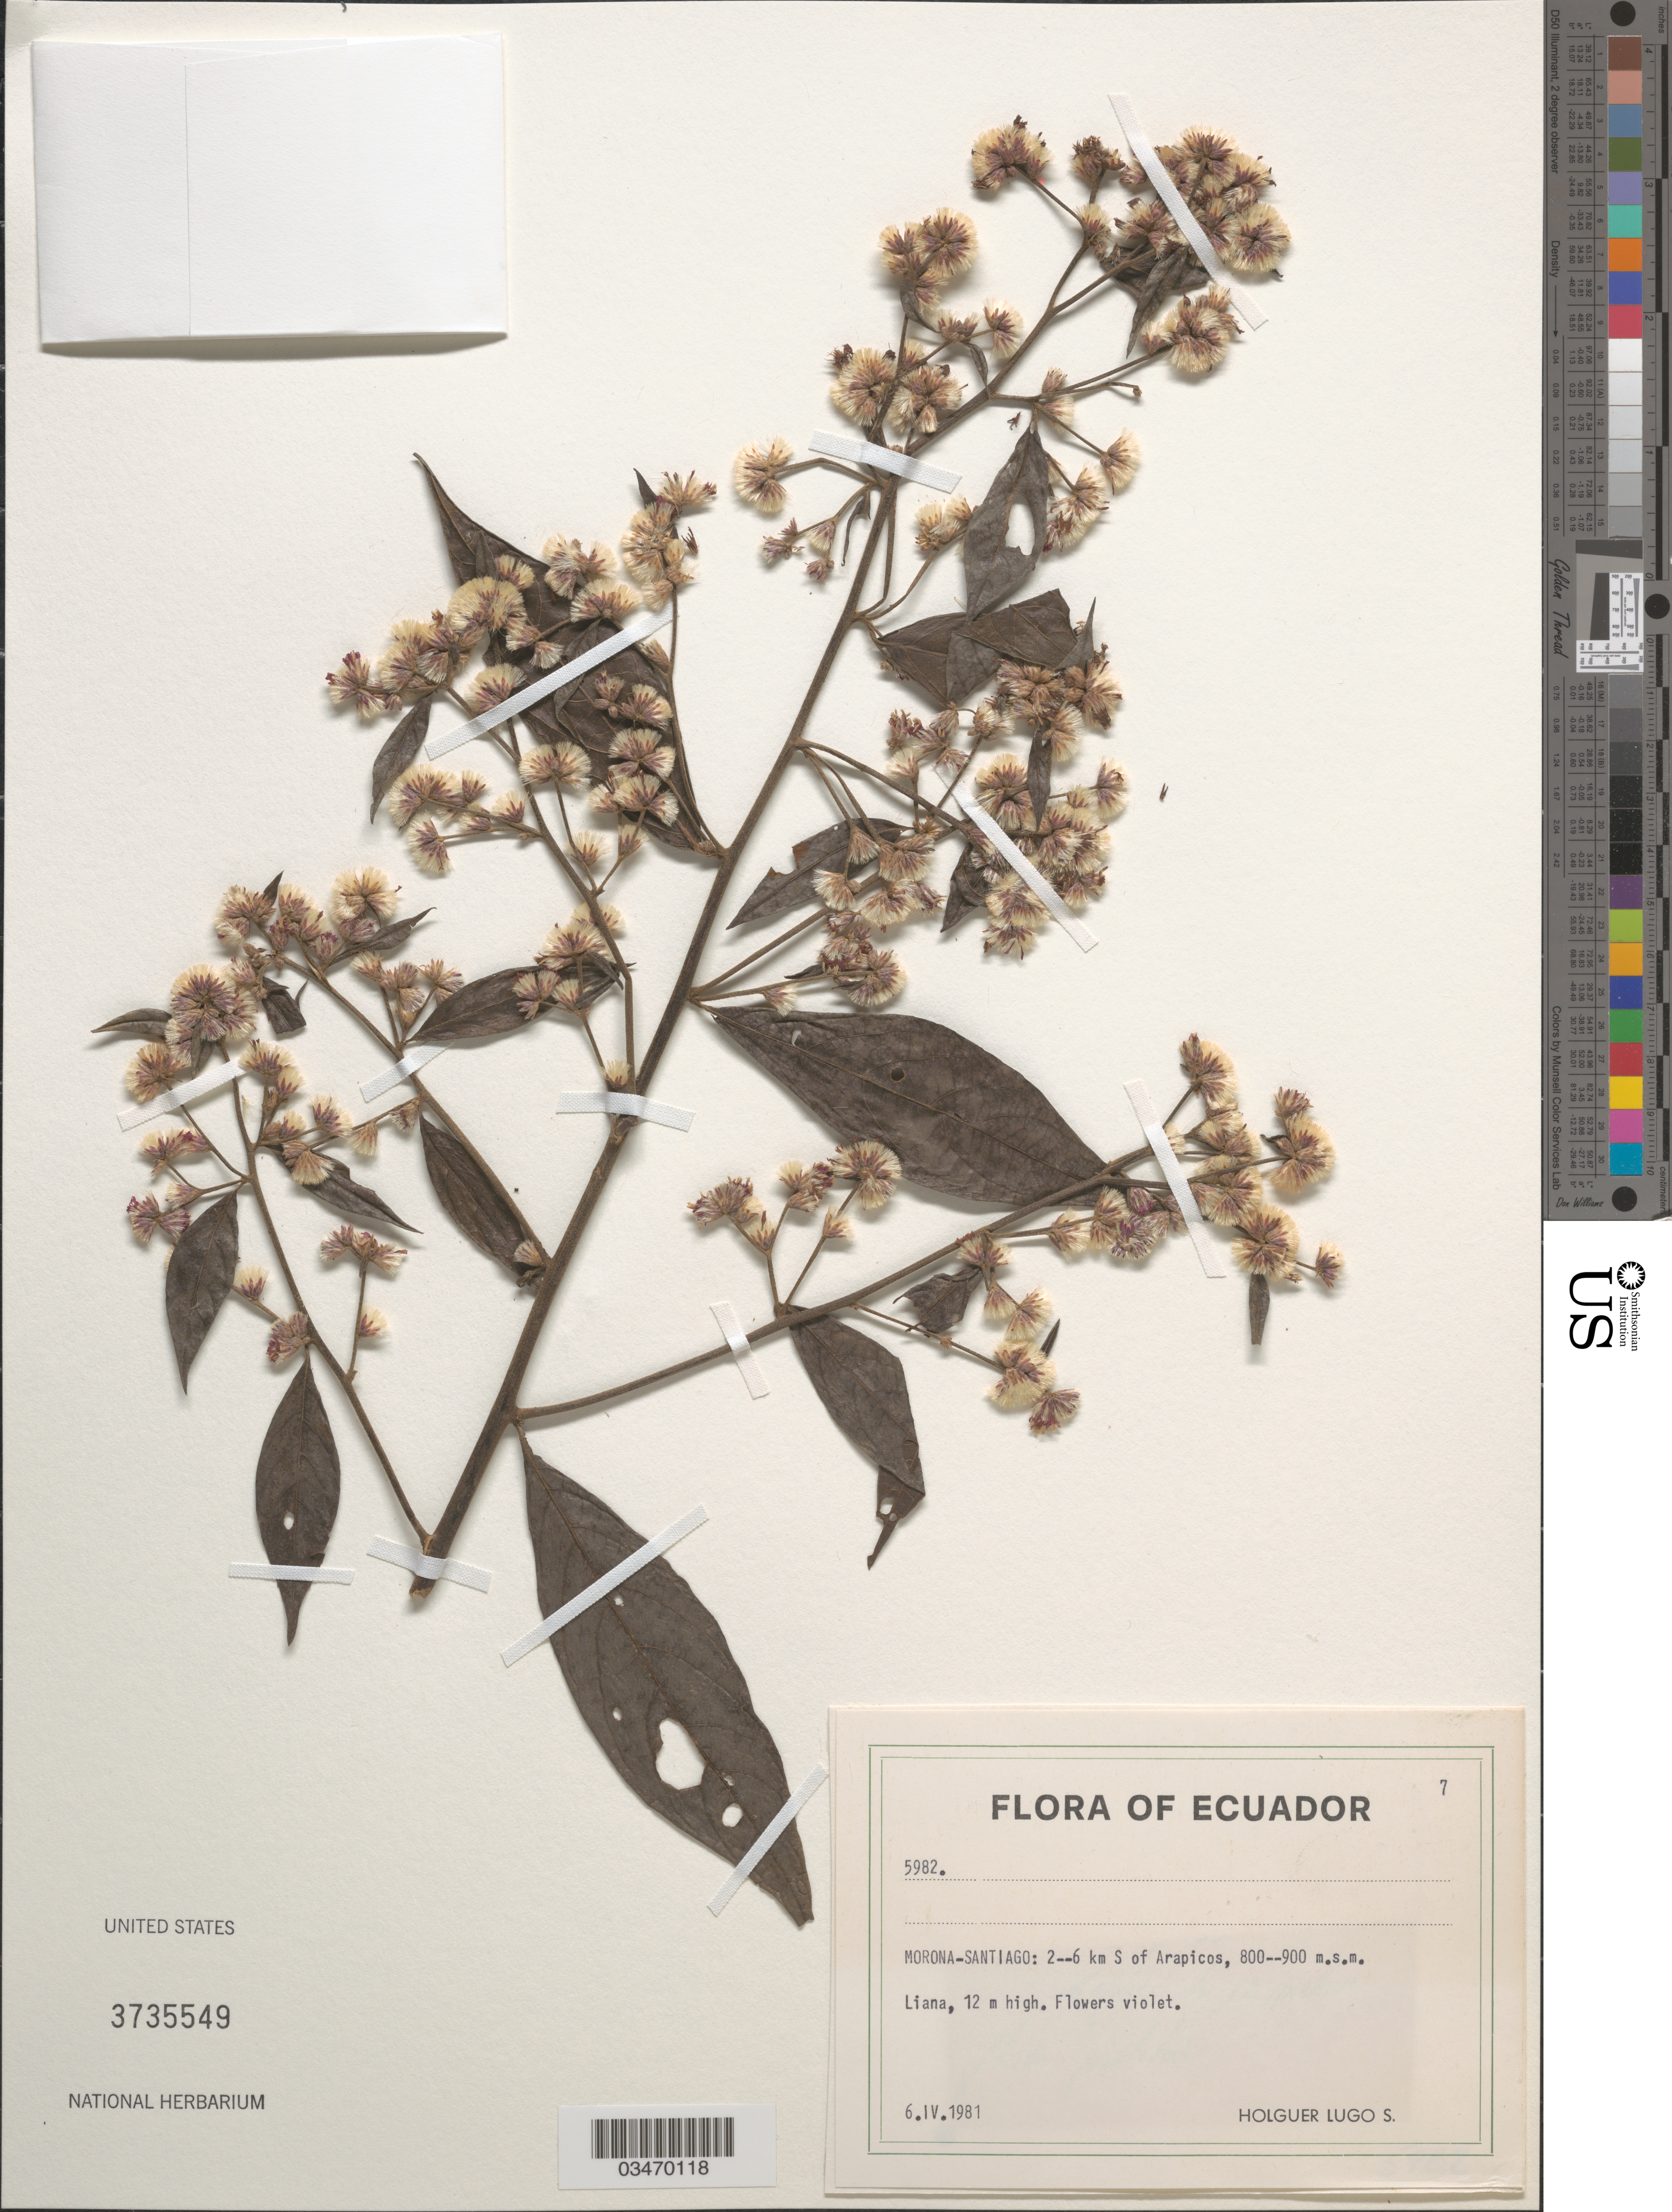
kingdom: Plantae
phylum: Tracheophyta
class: Magnoliopsida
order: Asterales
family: Asteraceae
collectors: H. Lugo S.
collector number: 5982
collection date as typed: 06 Apr 1981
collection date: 1981-04-06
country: Ecuador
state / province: Morona-Santiago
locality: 2--6 km S of Arapicos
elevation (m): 800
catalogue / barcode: US 3735549